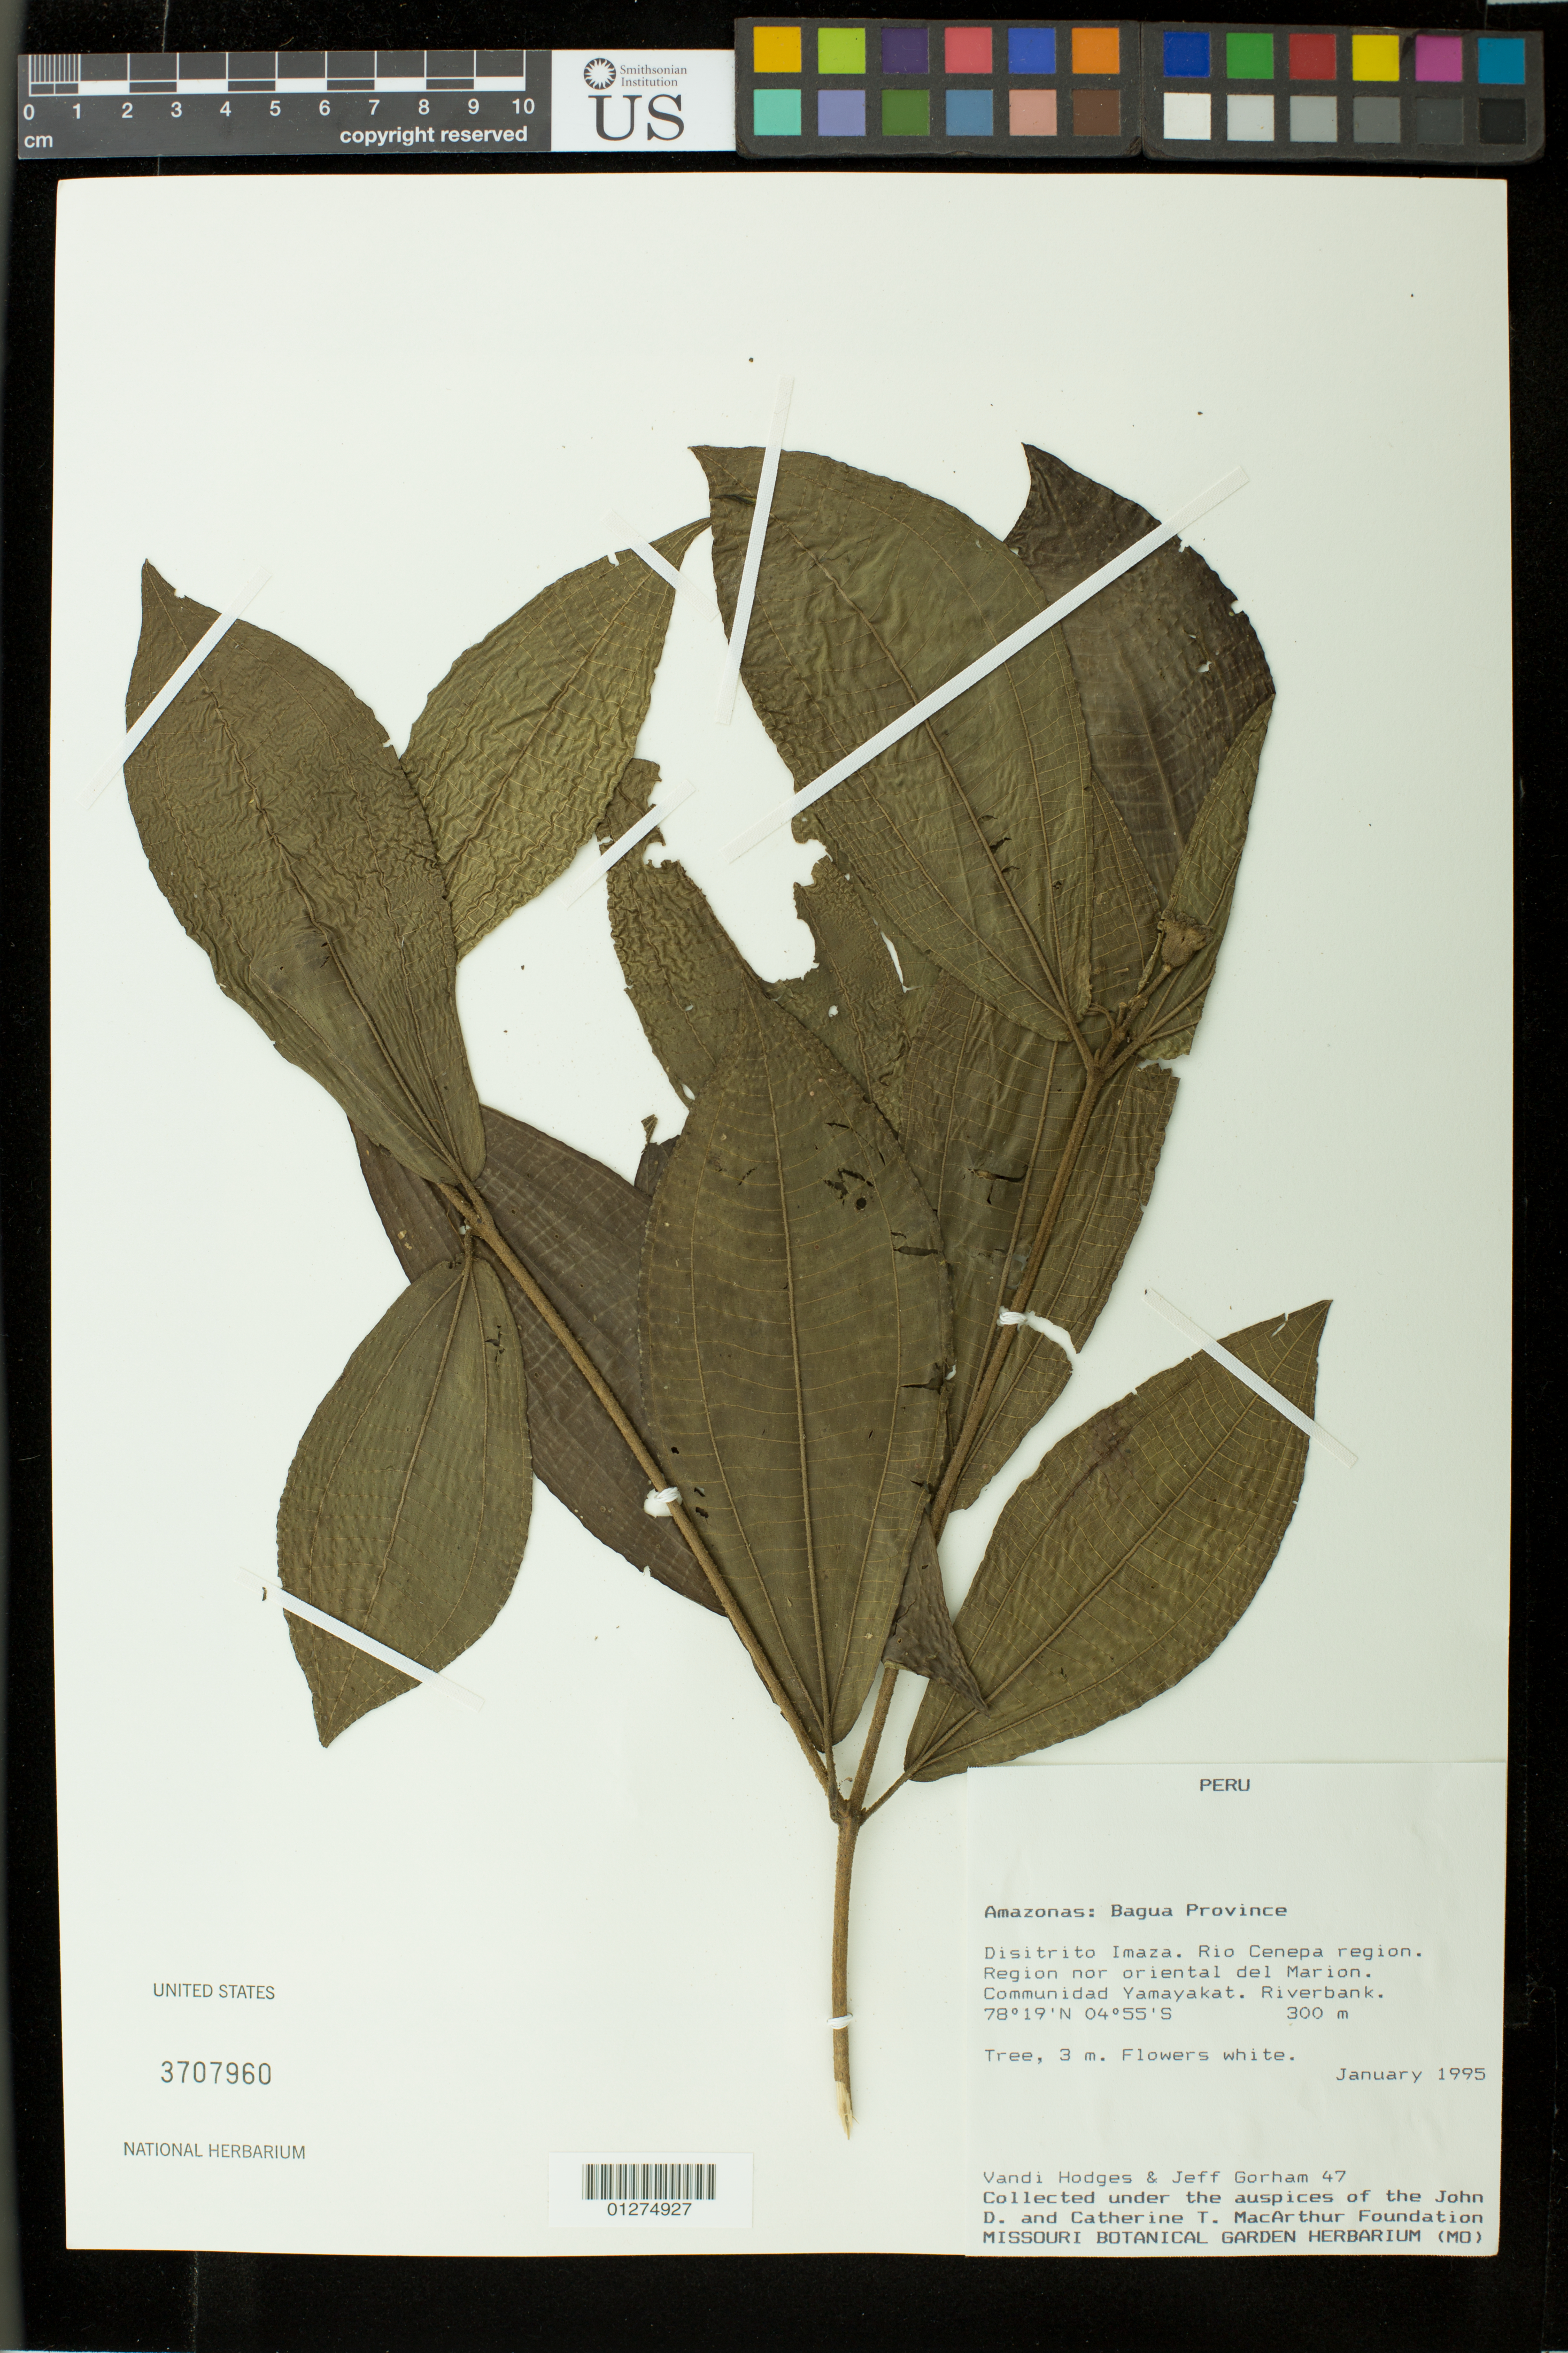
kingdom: Plantae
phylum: Tracheophyta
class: Magnoliopsida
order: Myrtales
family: Melastomataceae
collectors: V. Hodges & J. Gorham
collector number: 47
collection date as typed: Jan 1995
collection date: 1995-01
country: Peru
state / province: Amazonas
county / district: Bagua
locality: Imaza, Rio Cenepa región, región nororiental del Marion, comunidad Yamayakat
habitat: riverbank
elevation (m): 300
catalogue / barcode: US 3707960